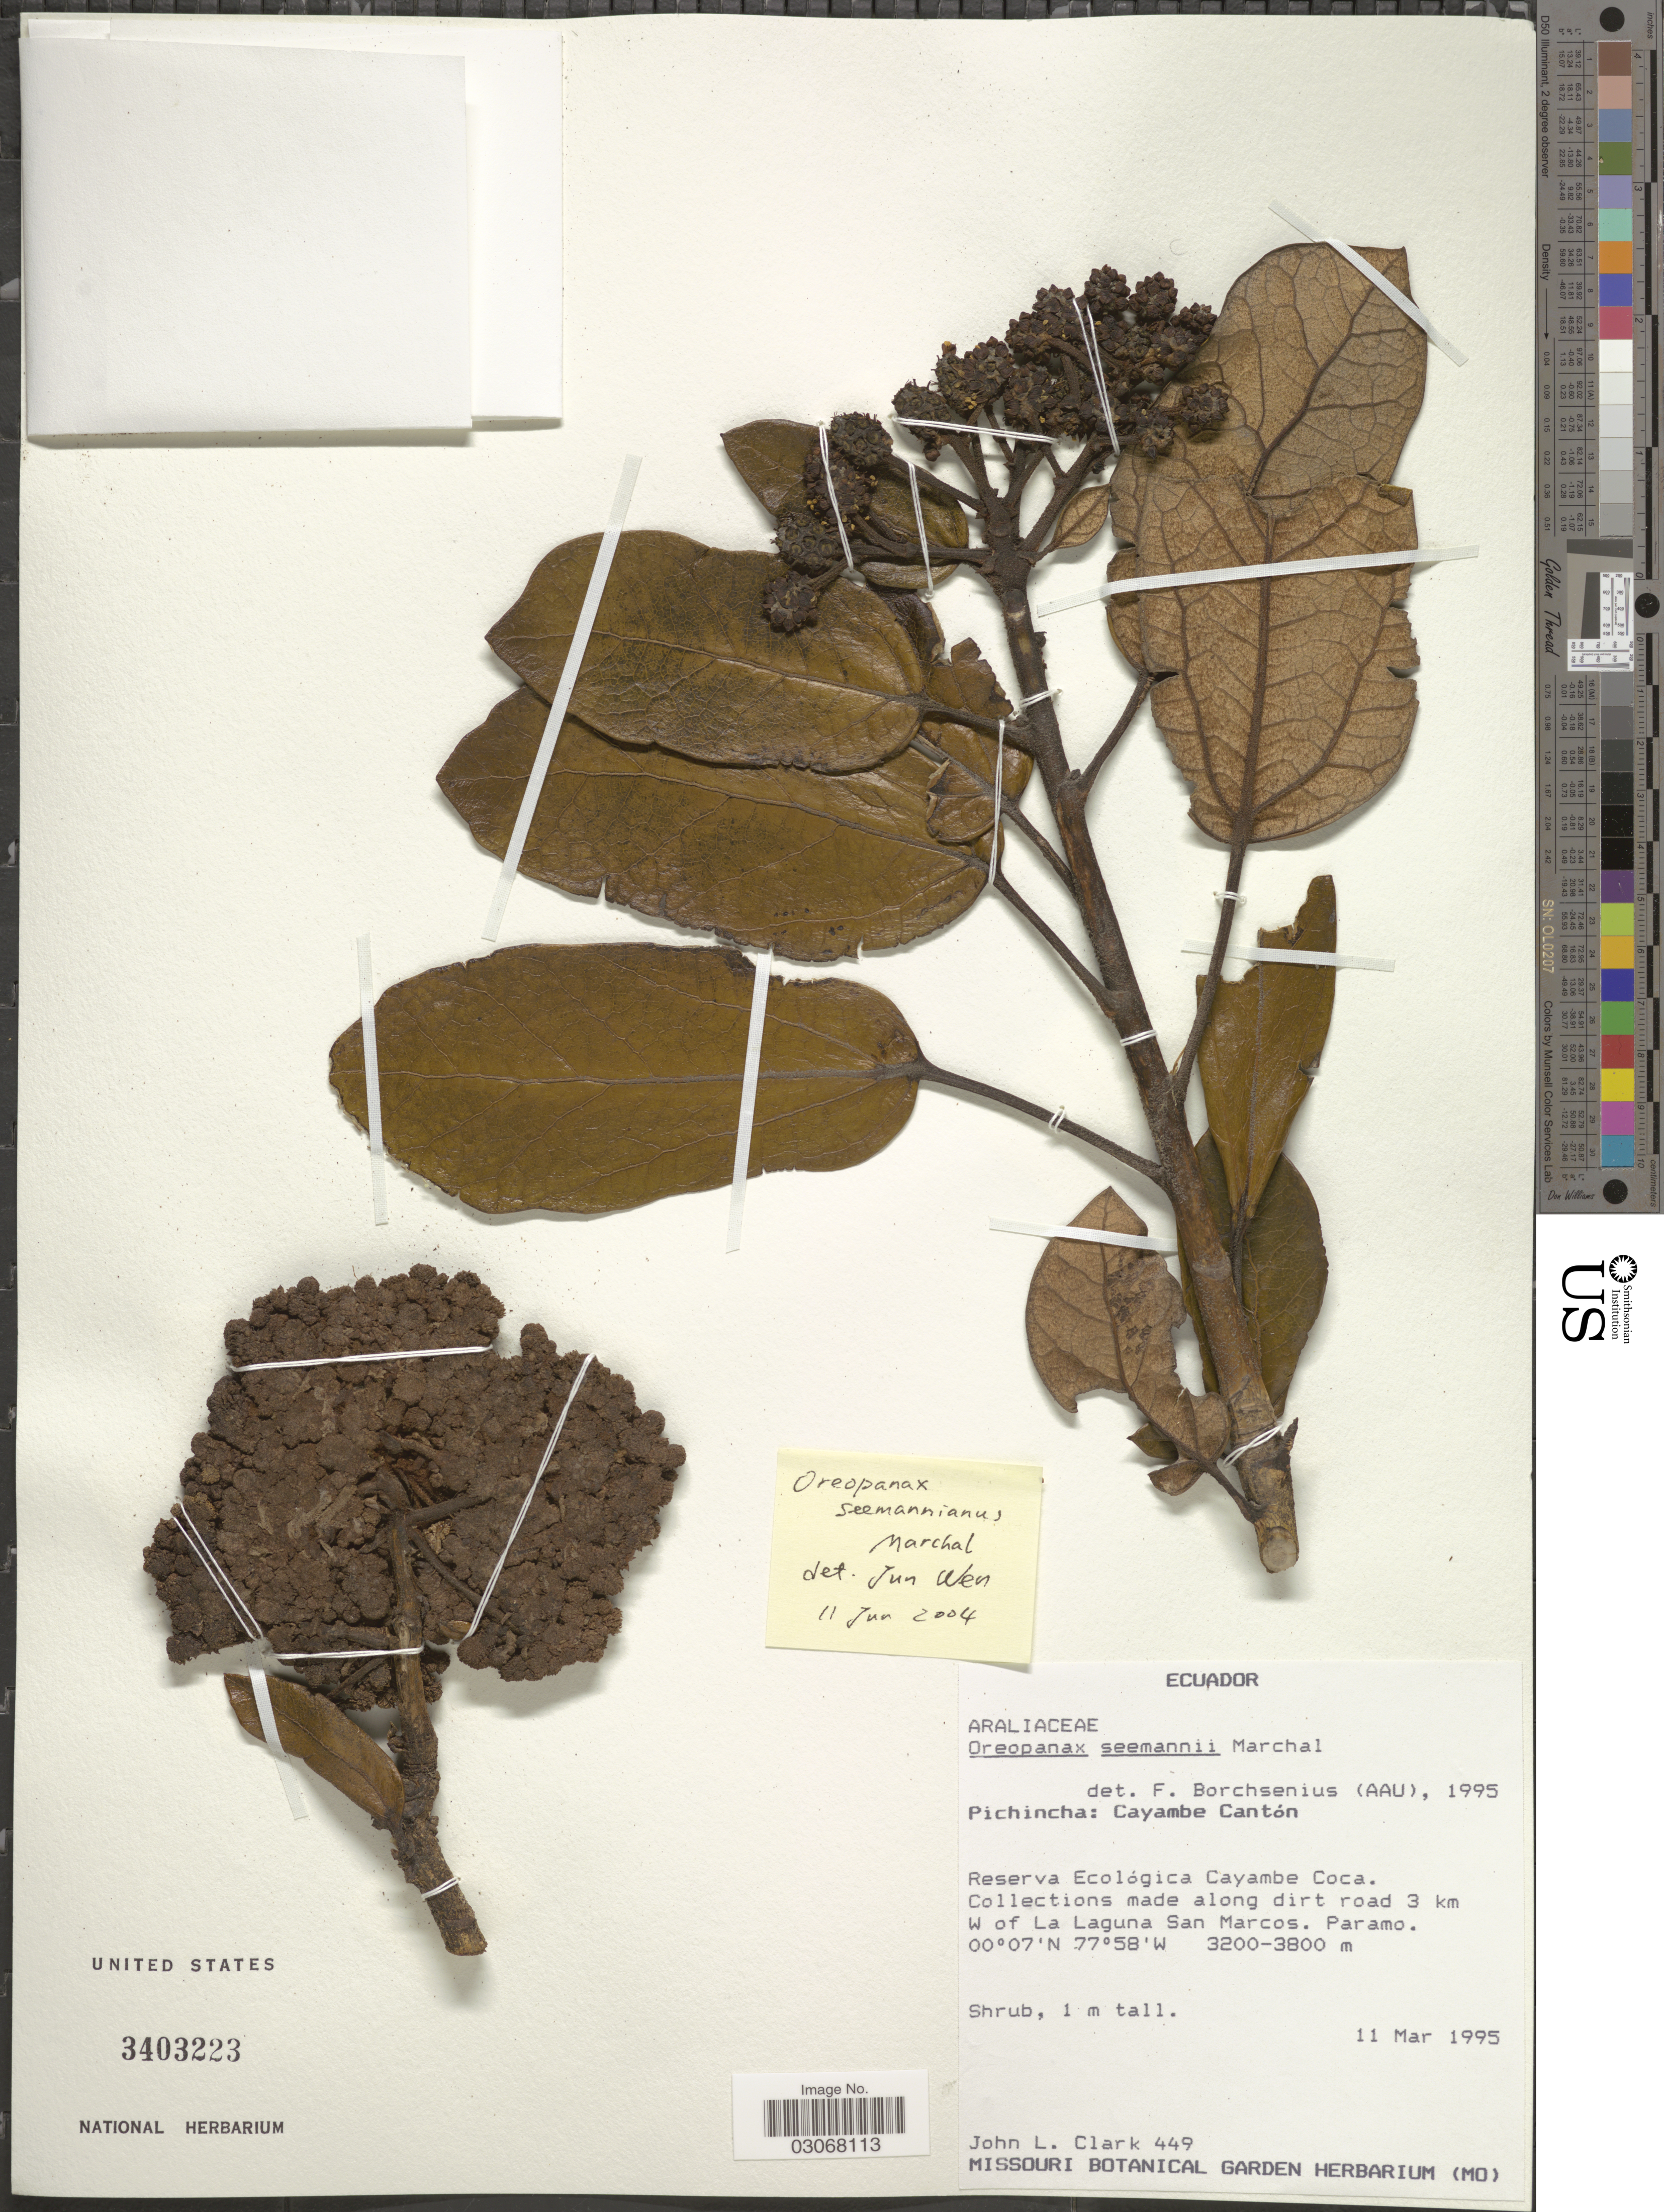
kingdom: Plantae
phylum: Tracheophyta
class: Magnoliopsida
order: Apiales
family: Araliaceae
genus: Oreopanax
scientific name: Oreopanax seemannianus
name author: Marchal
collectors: J. L. Clark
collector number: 449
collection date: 1995-03-11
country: Ecuador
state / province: Pichincha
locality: Pichincha: Cayambe Cantón. Reserva Ecológica Cayambe Coca. Collections made along dirt road 3 km W of La Laguna San Marcos.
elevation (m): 3200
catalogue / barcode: US 3403223